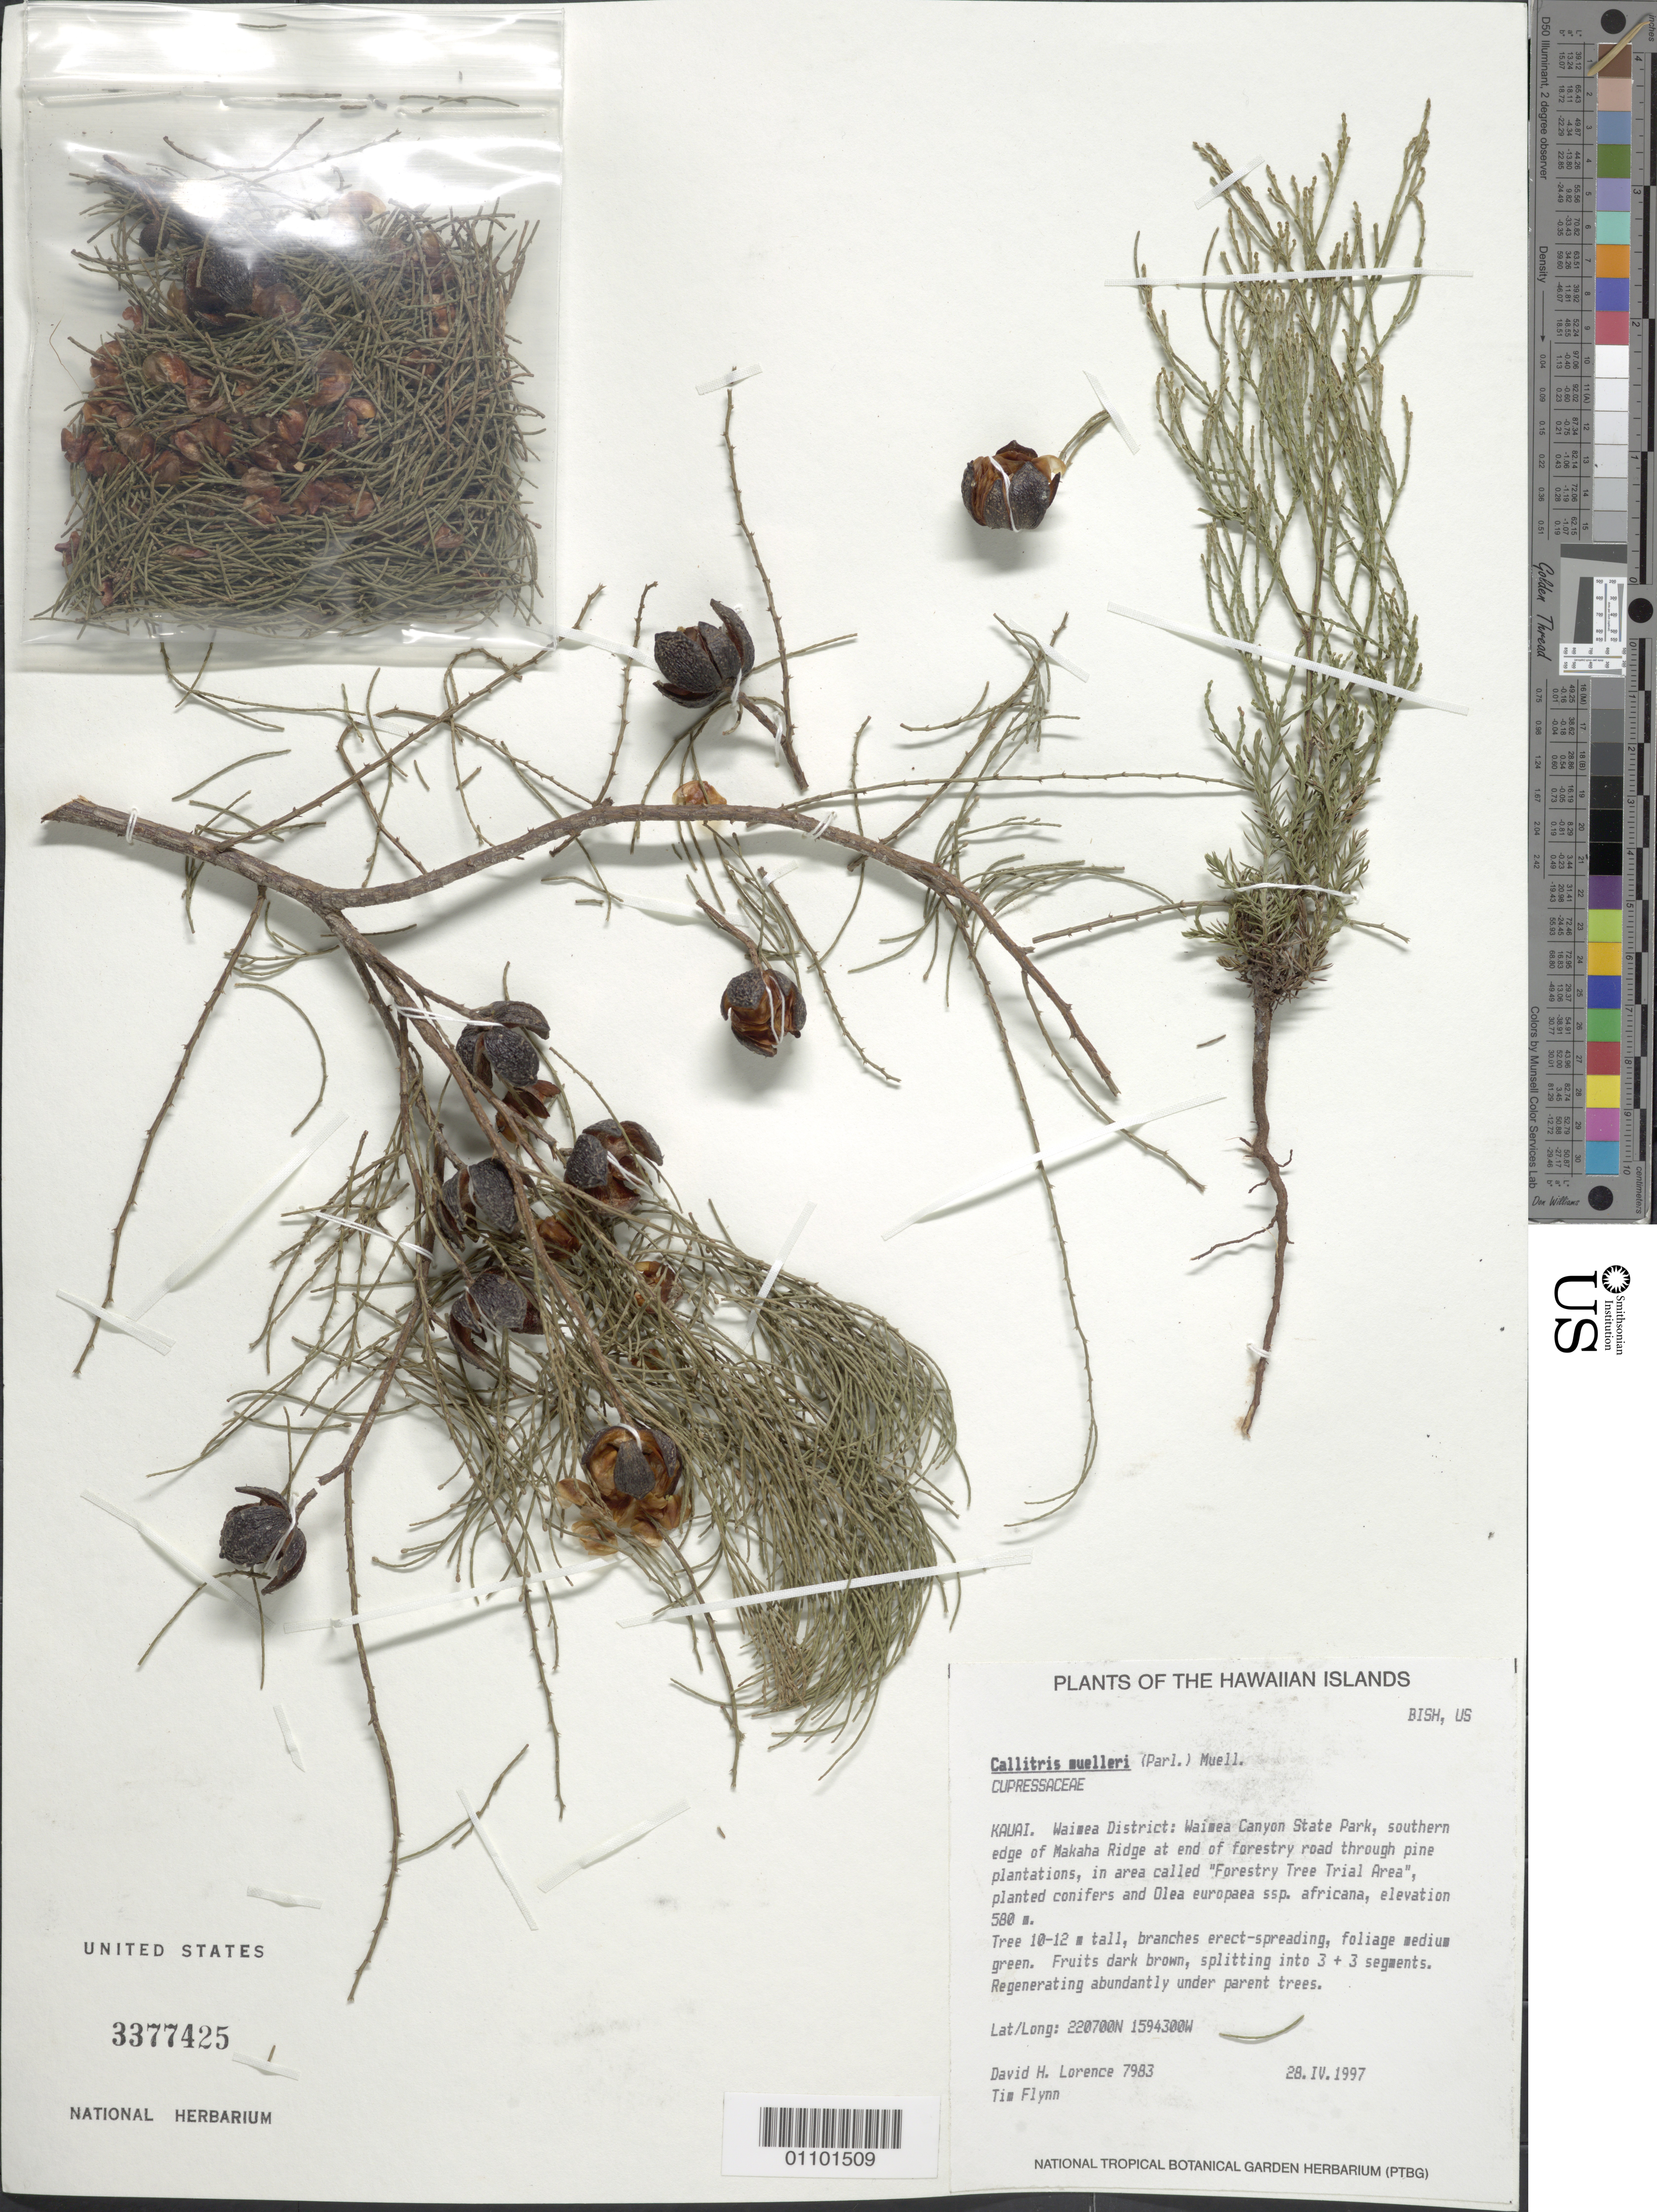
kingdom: Plantae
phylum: Tracheophyta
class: Pinopsida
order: Pinales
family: Cupressaceae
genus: Callitris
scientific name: Callitris muelleri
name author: Benth. & Hook. f. ex F. Muell.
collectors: D. Lorence & T. W. Flynn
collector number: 7983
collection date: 1997-06-28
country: United States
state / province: Hawaii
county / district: Kauai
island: Kaua'i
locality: Waimea District, Waimea Canyon State Park, southern edge of Makaha Ridge at end of forestry road through pine plantations, in area called "Forestry Tree Trial Area".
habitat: Pine plantation.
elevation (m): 580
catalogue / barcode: US 3377425